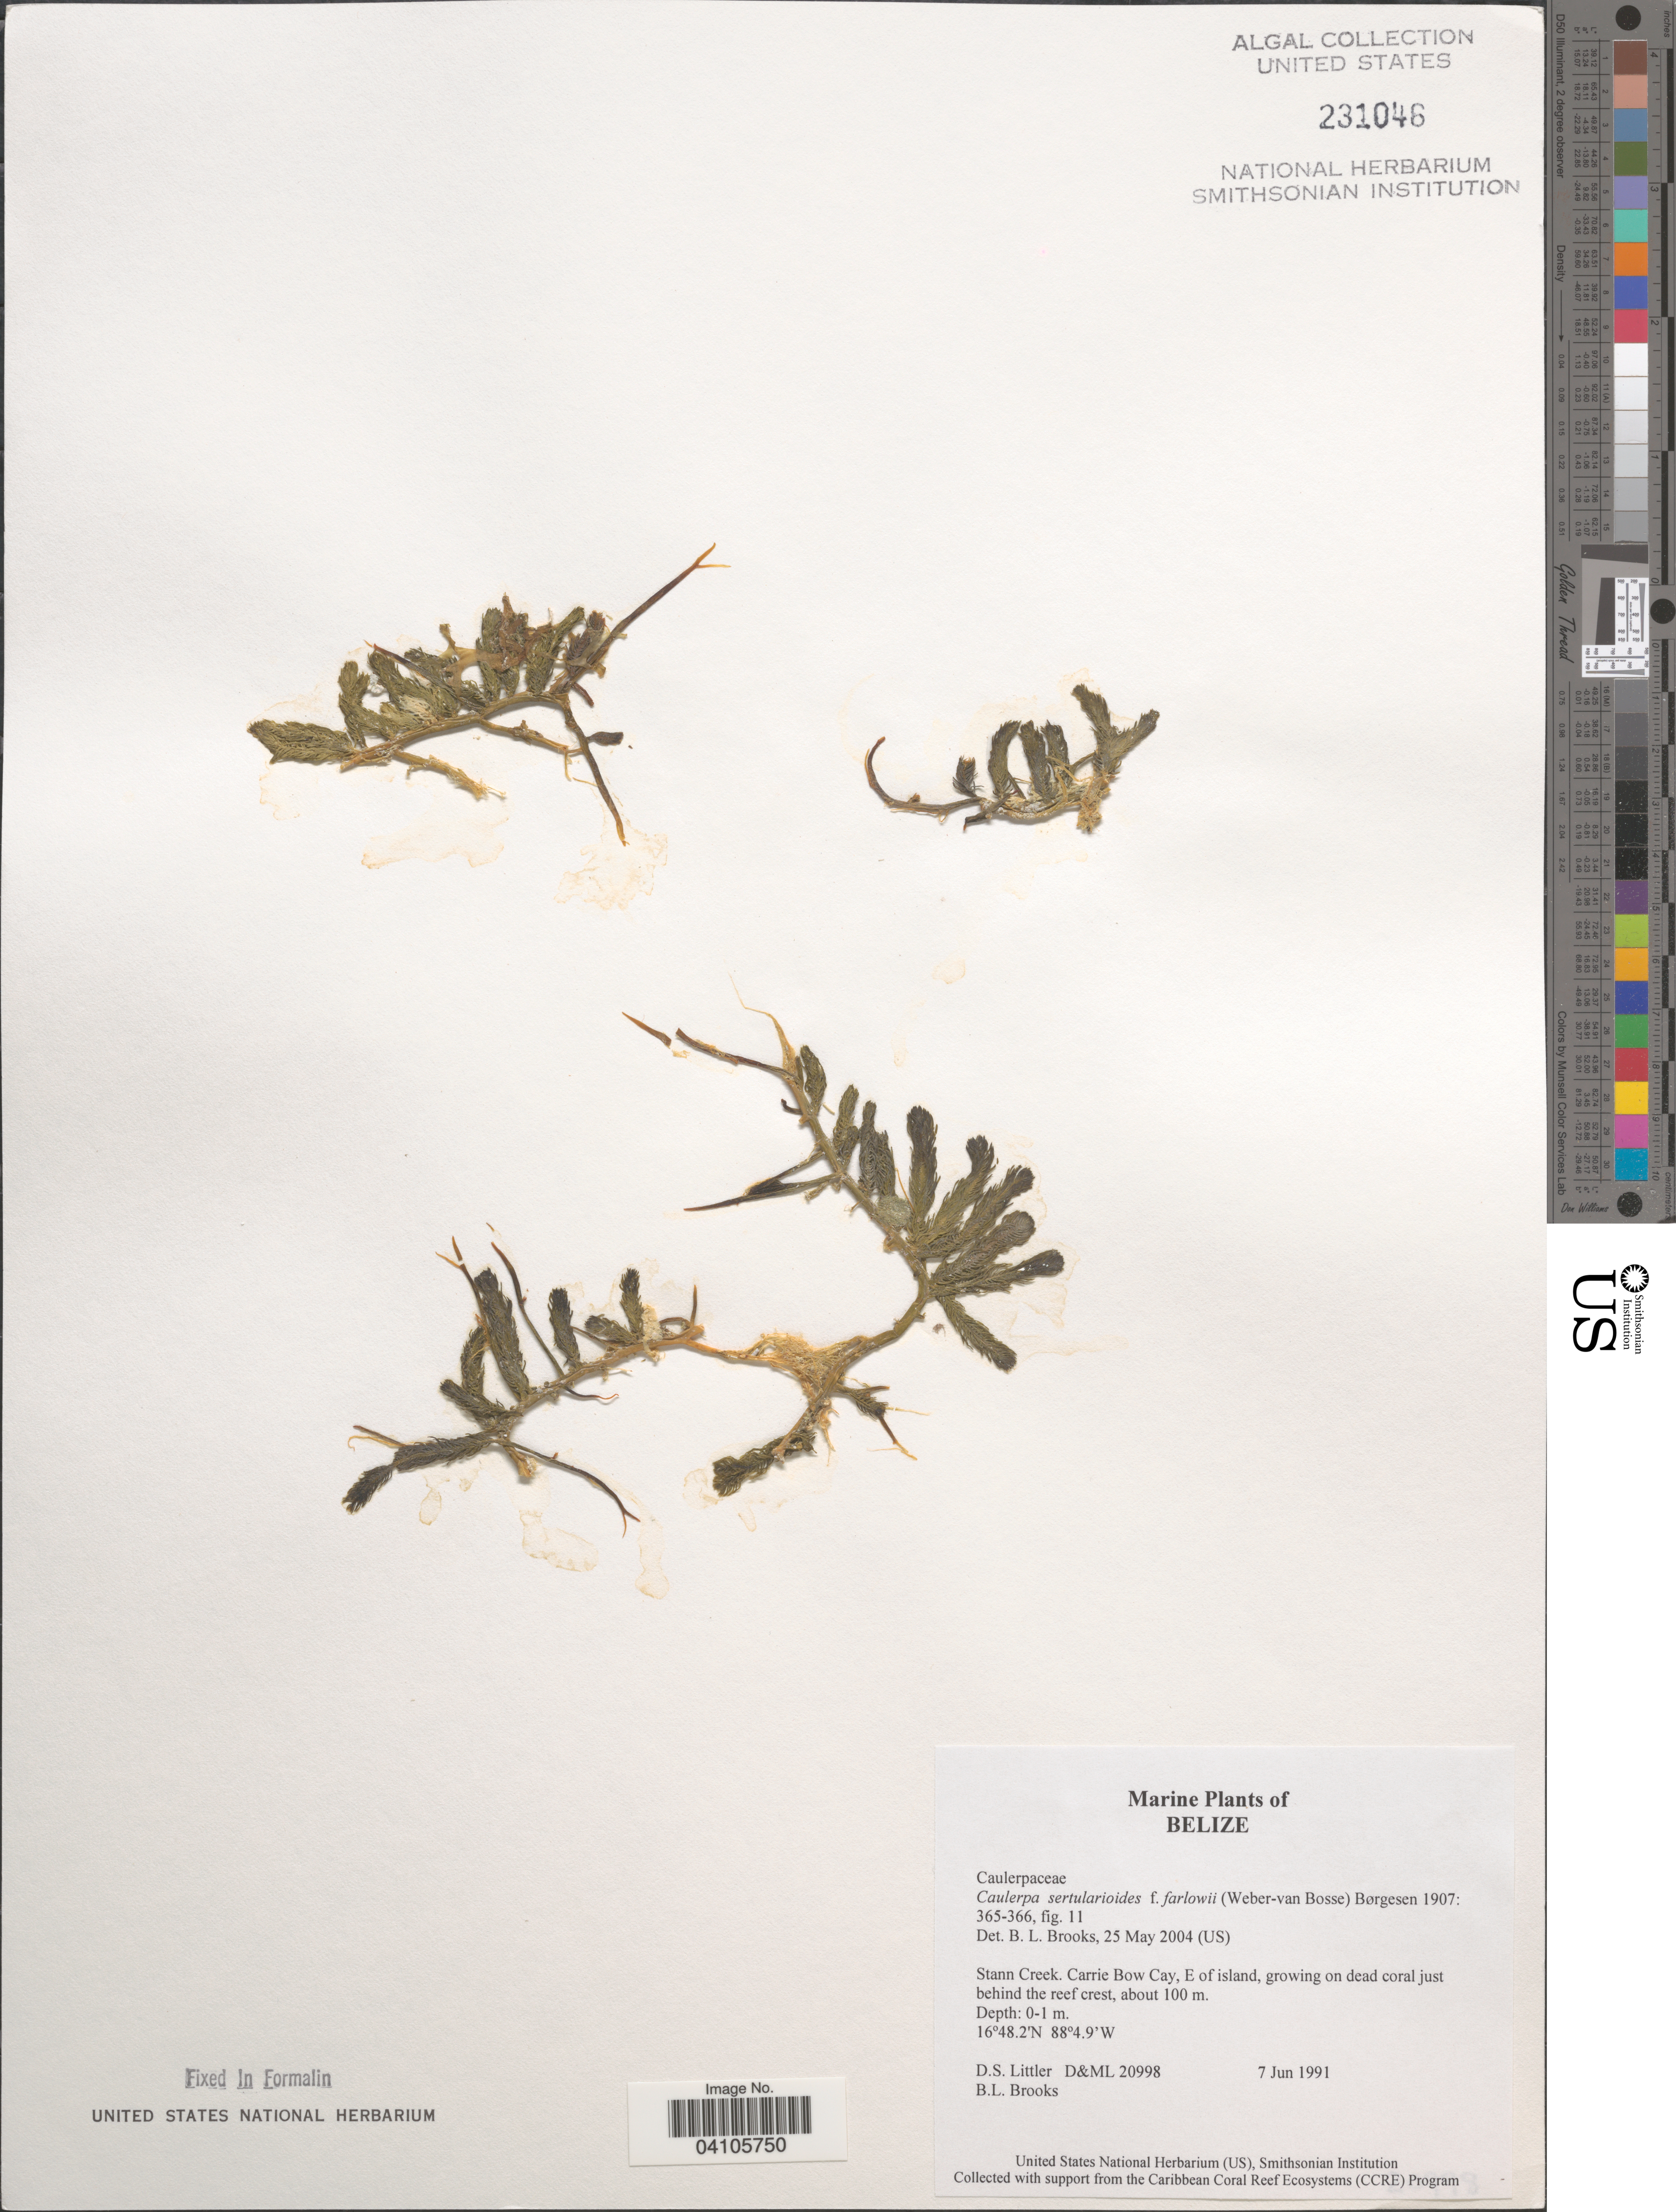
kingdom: Plantae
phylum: Chlorophyta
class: Ulvophyceae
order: Bryopsidales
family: Caulerpaceae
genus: Caulerpa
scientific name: Caulerpa sertularioides f. farlowii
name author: (Weber Bosse) Børgesen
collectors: D. S. Littler & B. Brooks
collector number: D&ML20998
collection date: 1991-06-07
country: Belize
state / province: Belize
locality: Stann Creek. Carrie Bow Cay, E of island.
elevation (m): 100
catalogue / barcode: US 231046